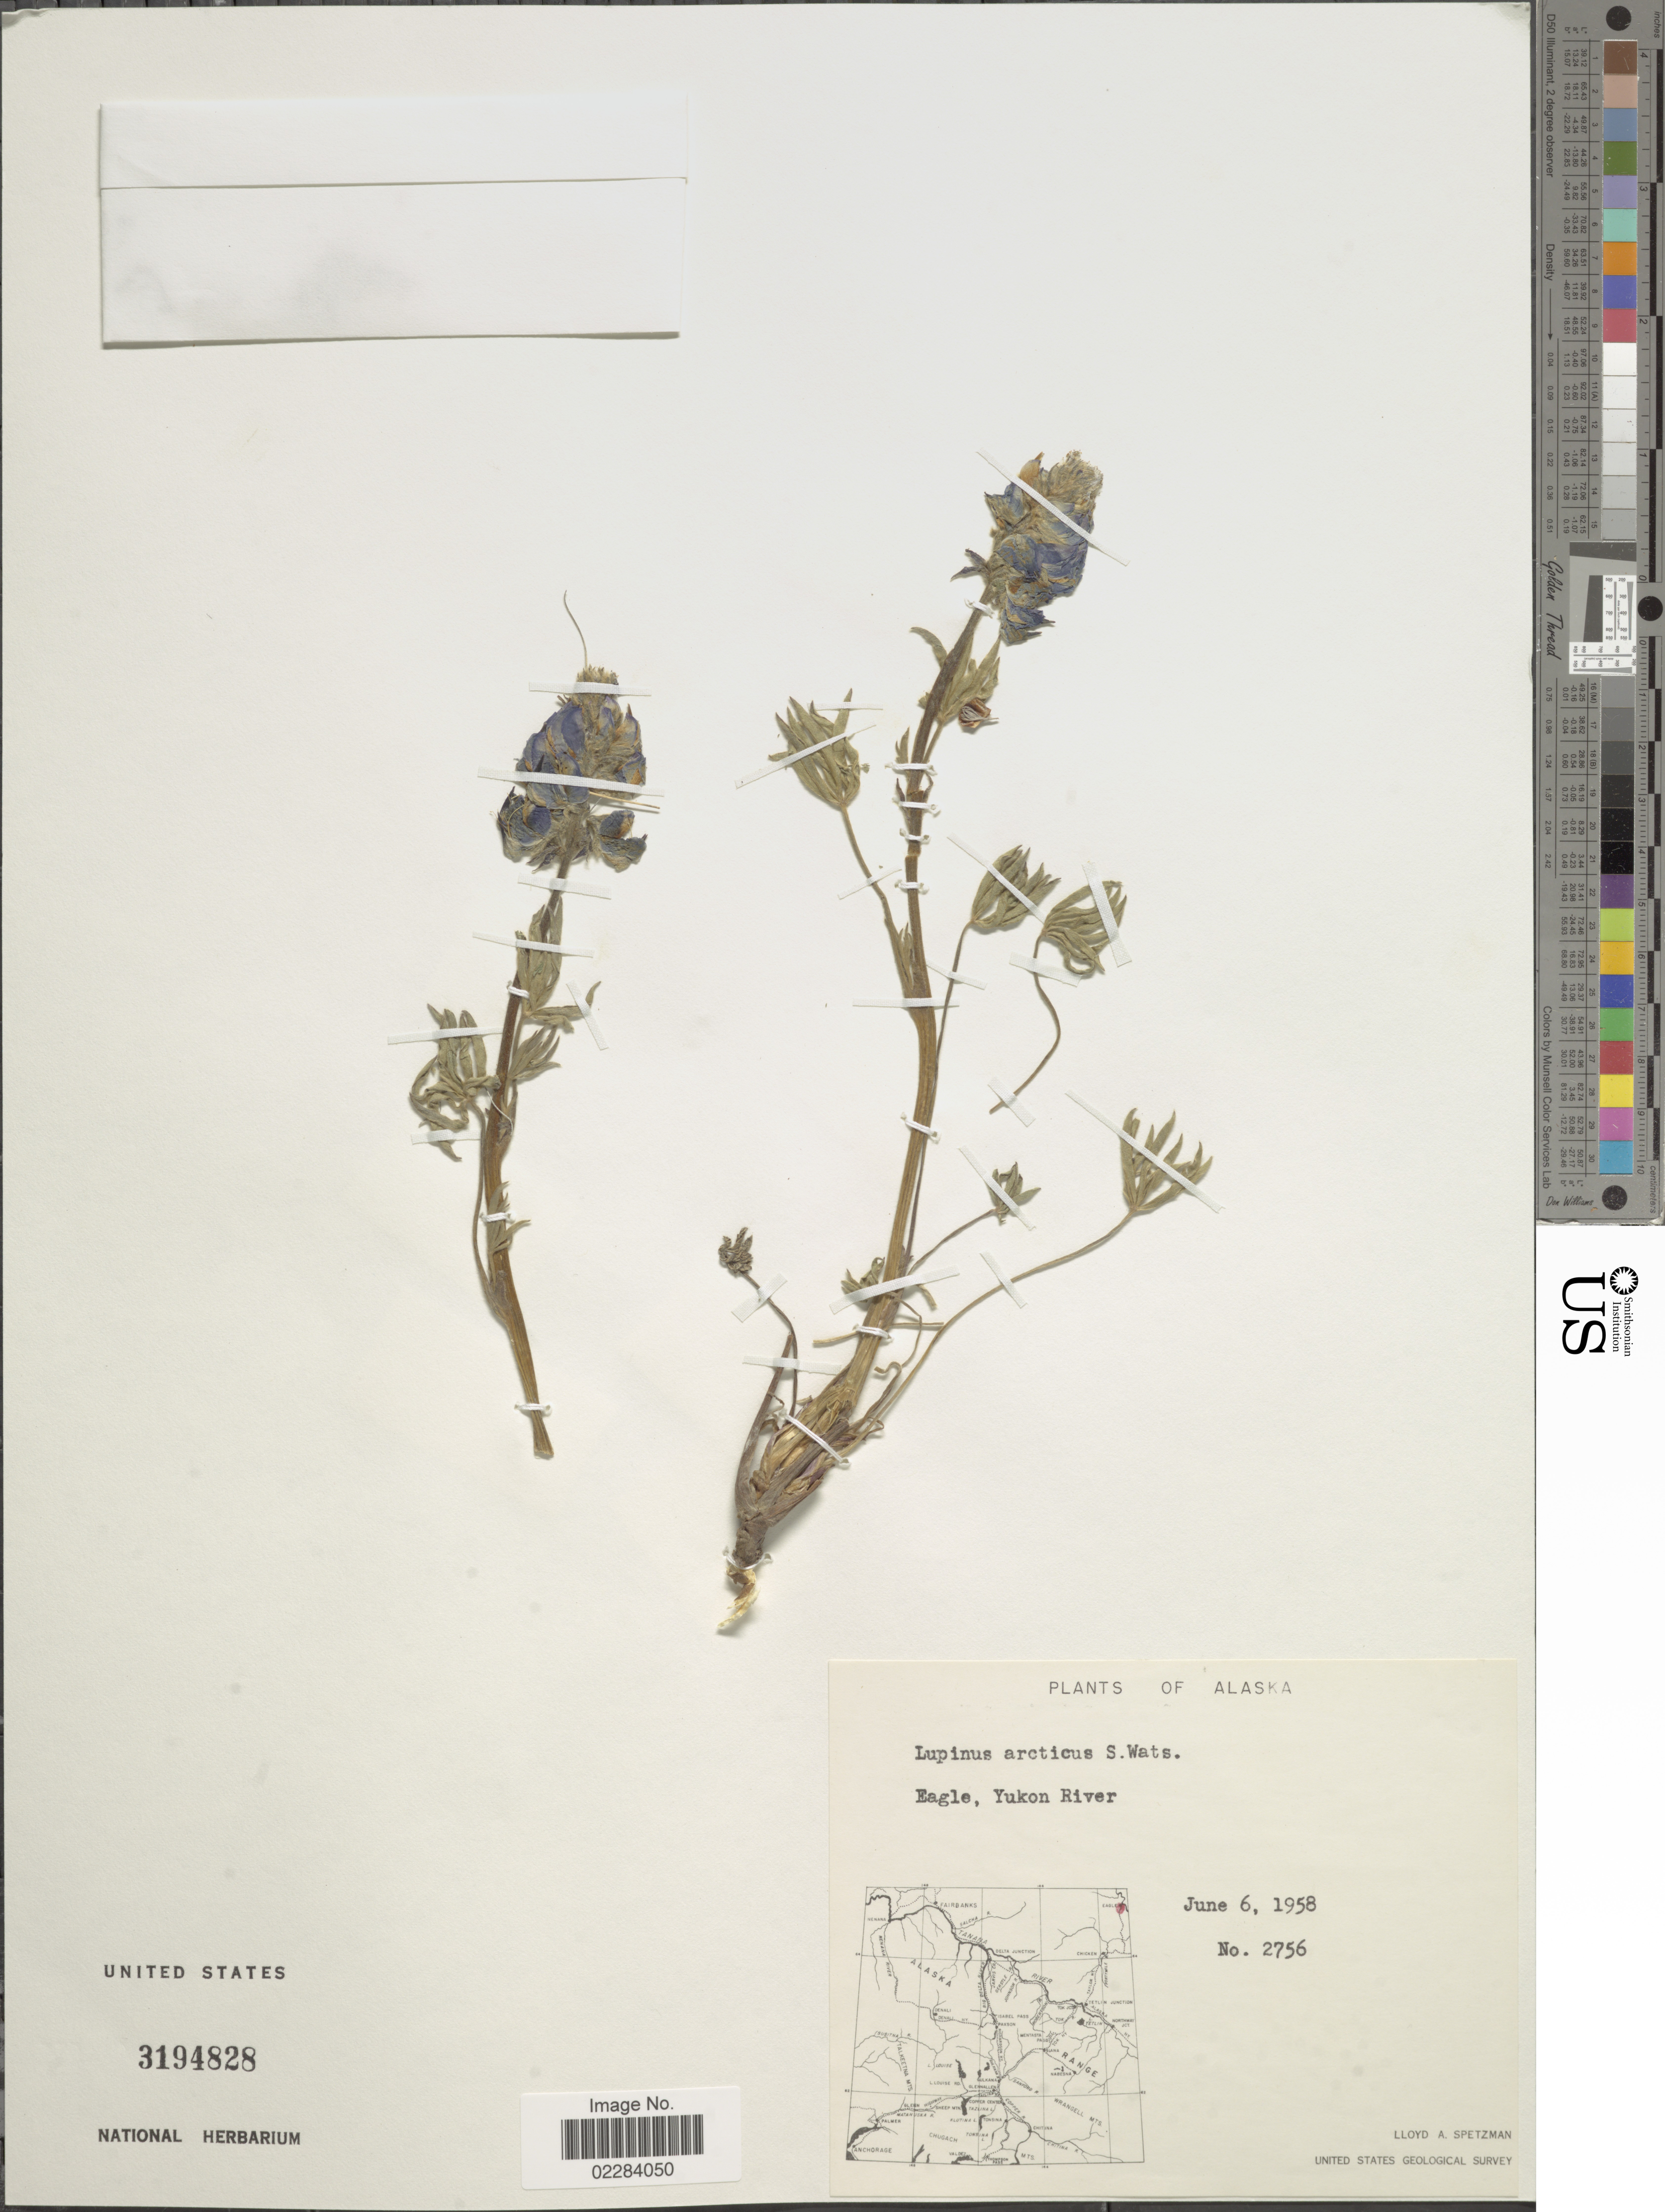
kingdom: Plantae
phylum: Tracheophyta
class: Magnoliopsida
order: Fabales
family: Fabaceae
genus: Lupinus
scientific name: Lupinus arcticus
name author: S. Watson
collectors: L. Spetzman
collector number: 2756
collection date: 1958-06-06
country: United States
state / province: Alaska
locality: Eagle, Yukon River.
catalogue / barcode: US 3194828